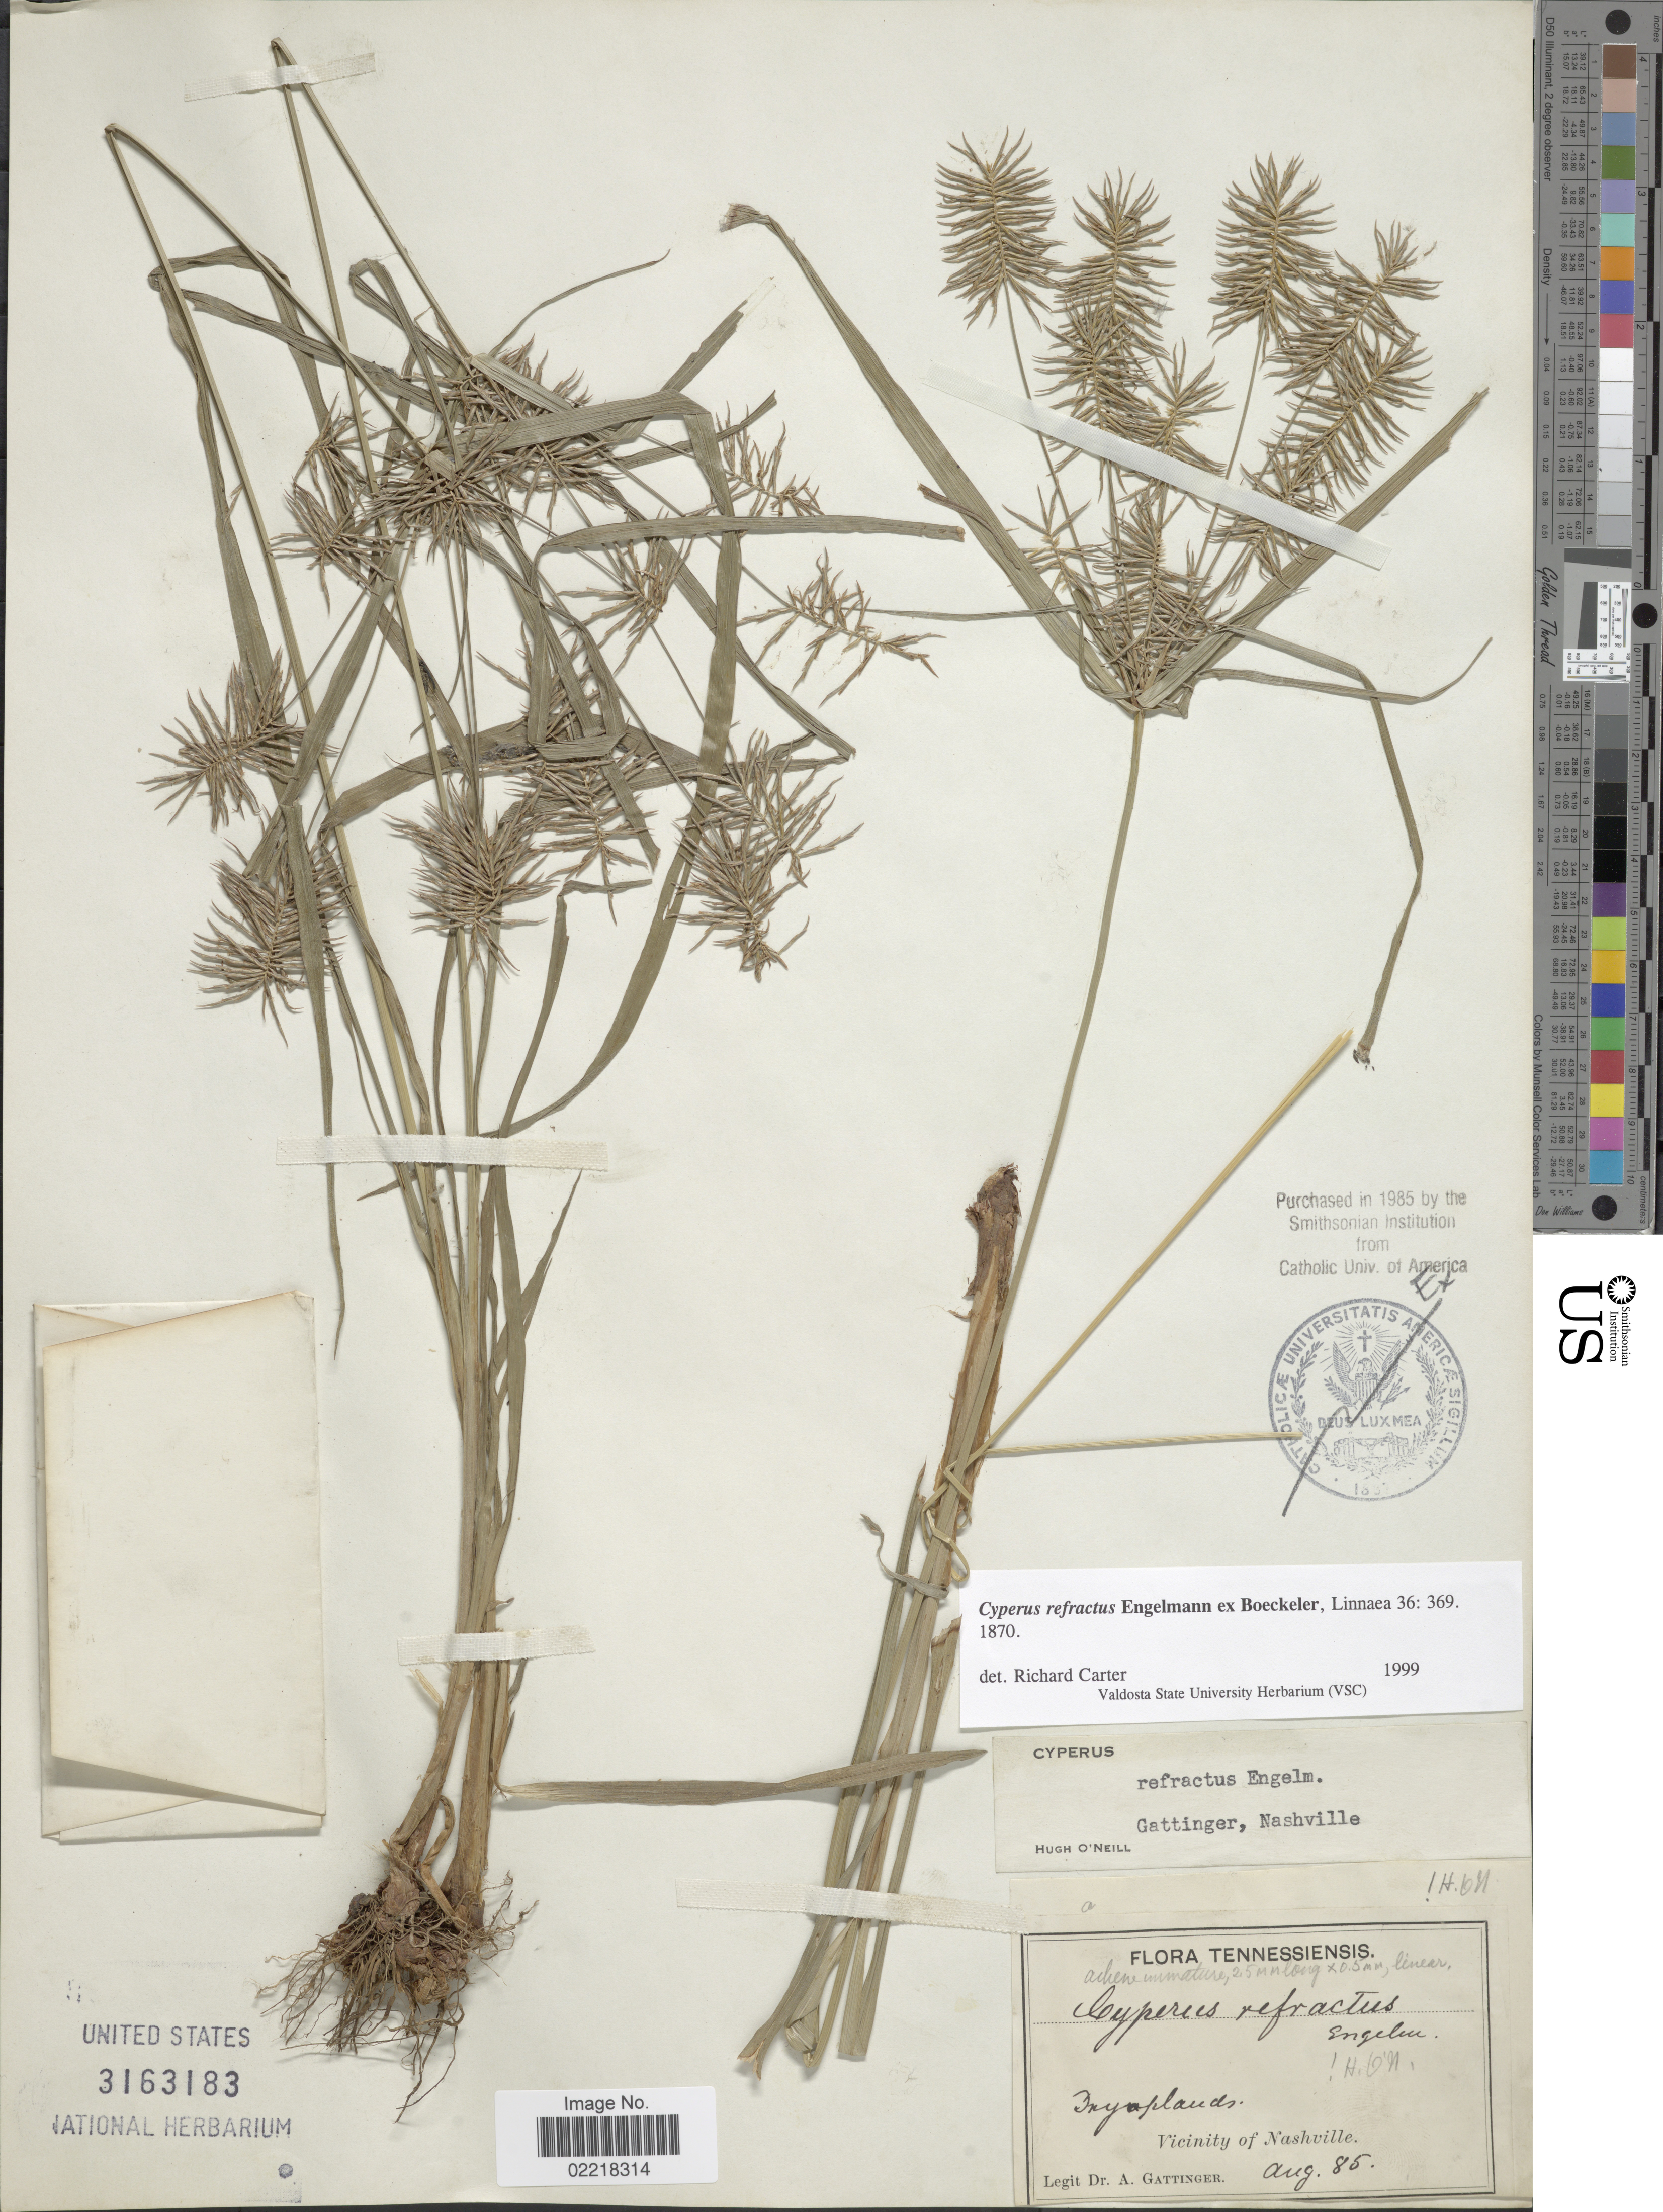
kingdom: Plantae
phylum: Tracheophyta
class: Liliopsida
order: Poales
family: Cyperaceae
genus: Cyperus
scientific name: Cyperus refractus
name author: Engelm. ex Boeckeler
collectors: A. Gattinger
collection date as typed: Transcribed d/m/y: /8/85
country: United States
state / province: Tennessee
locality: Vicinity of Nashville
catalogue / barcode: US 3163183